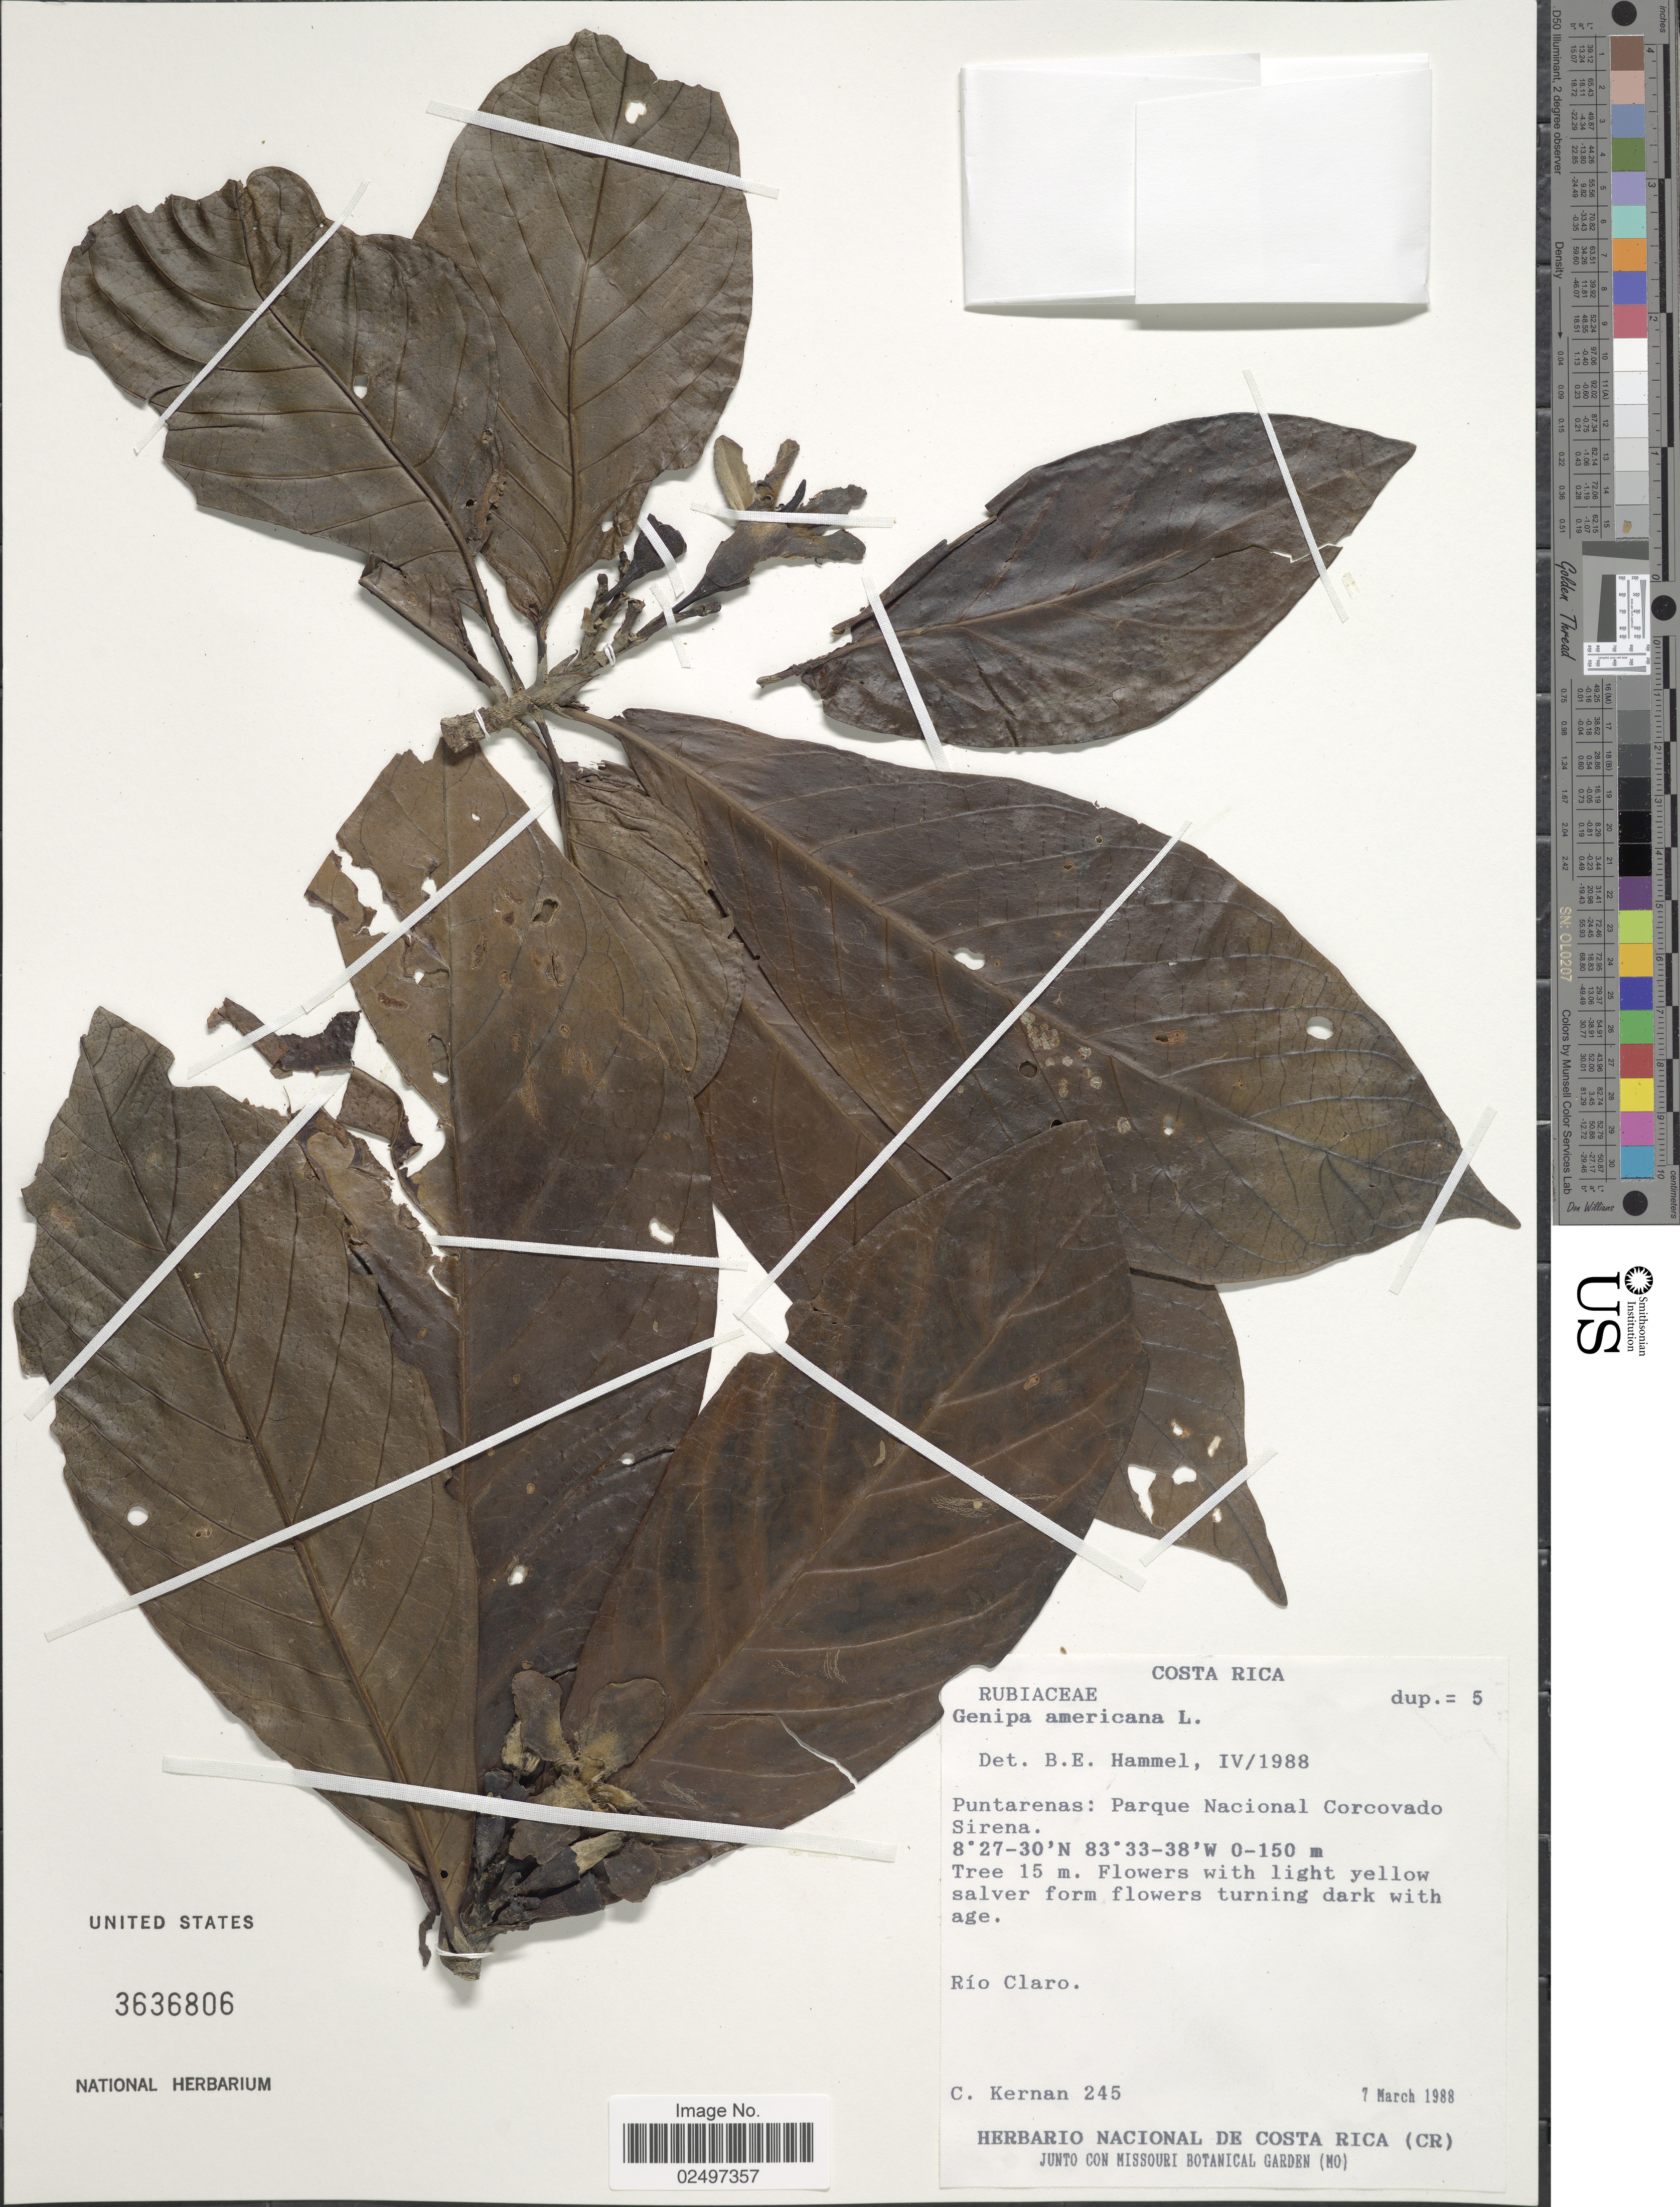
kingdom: Plantae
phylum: Tracheophyta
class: Magnoliopsida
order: Gentianales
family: Rubiaceae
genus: Genipa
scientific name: Genipa americana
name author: L.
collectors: C. Kernan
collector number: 245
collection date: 1988-03-07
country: Costa Rica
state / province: Puntarenas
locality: Puntarenas: Parque Nacional Corcovado Sirena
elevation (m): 0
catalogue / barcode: US 3636806